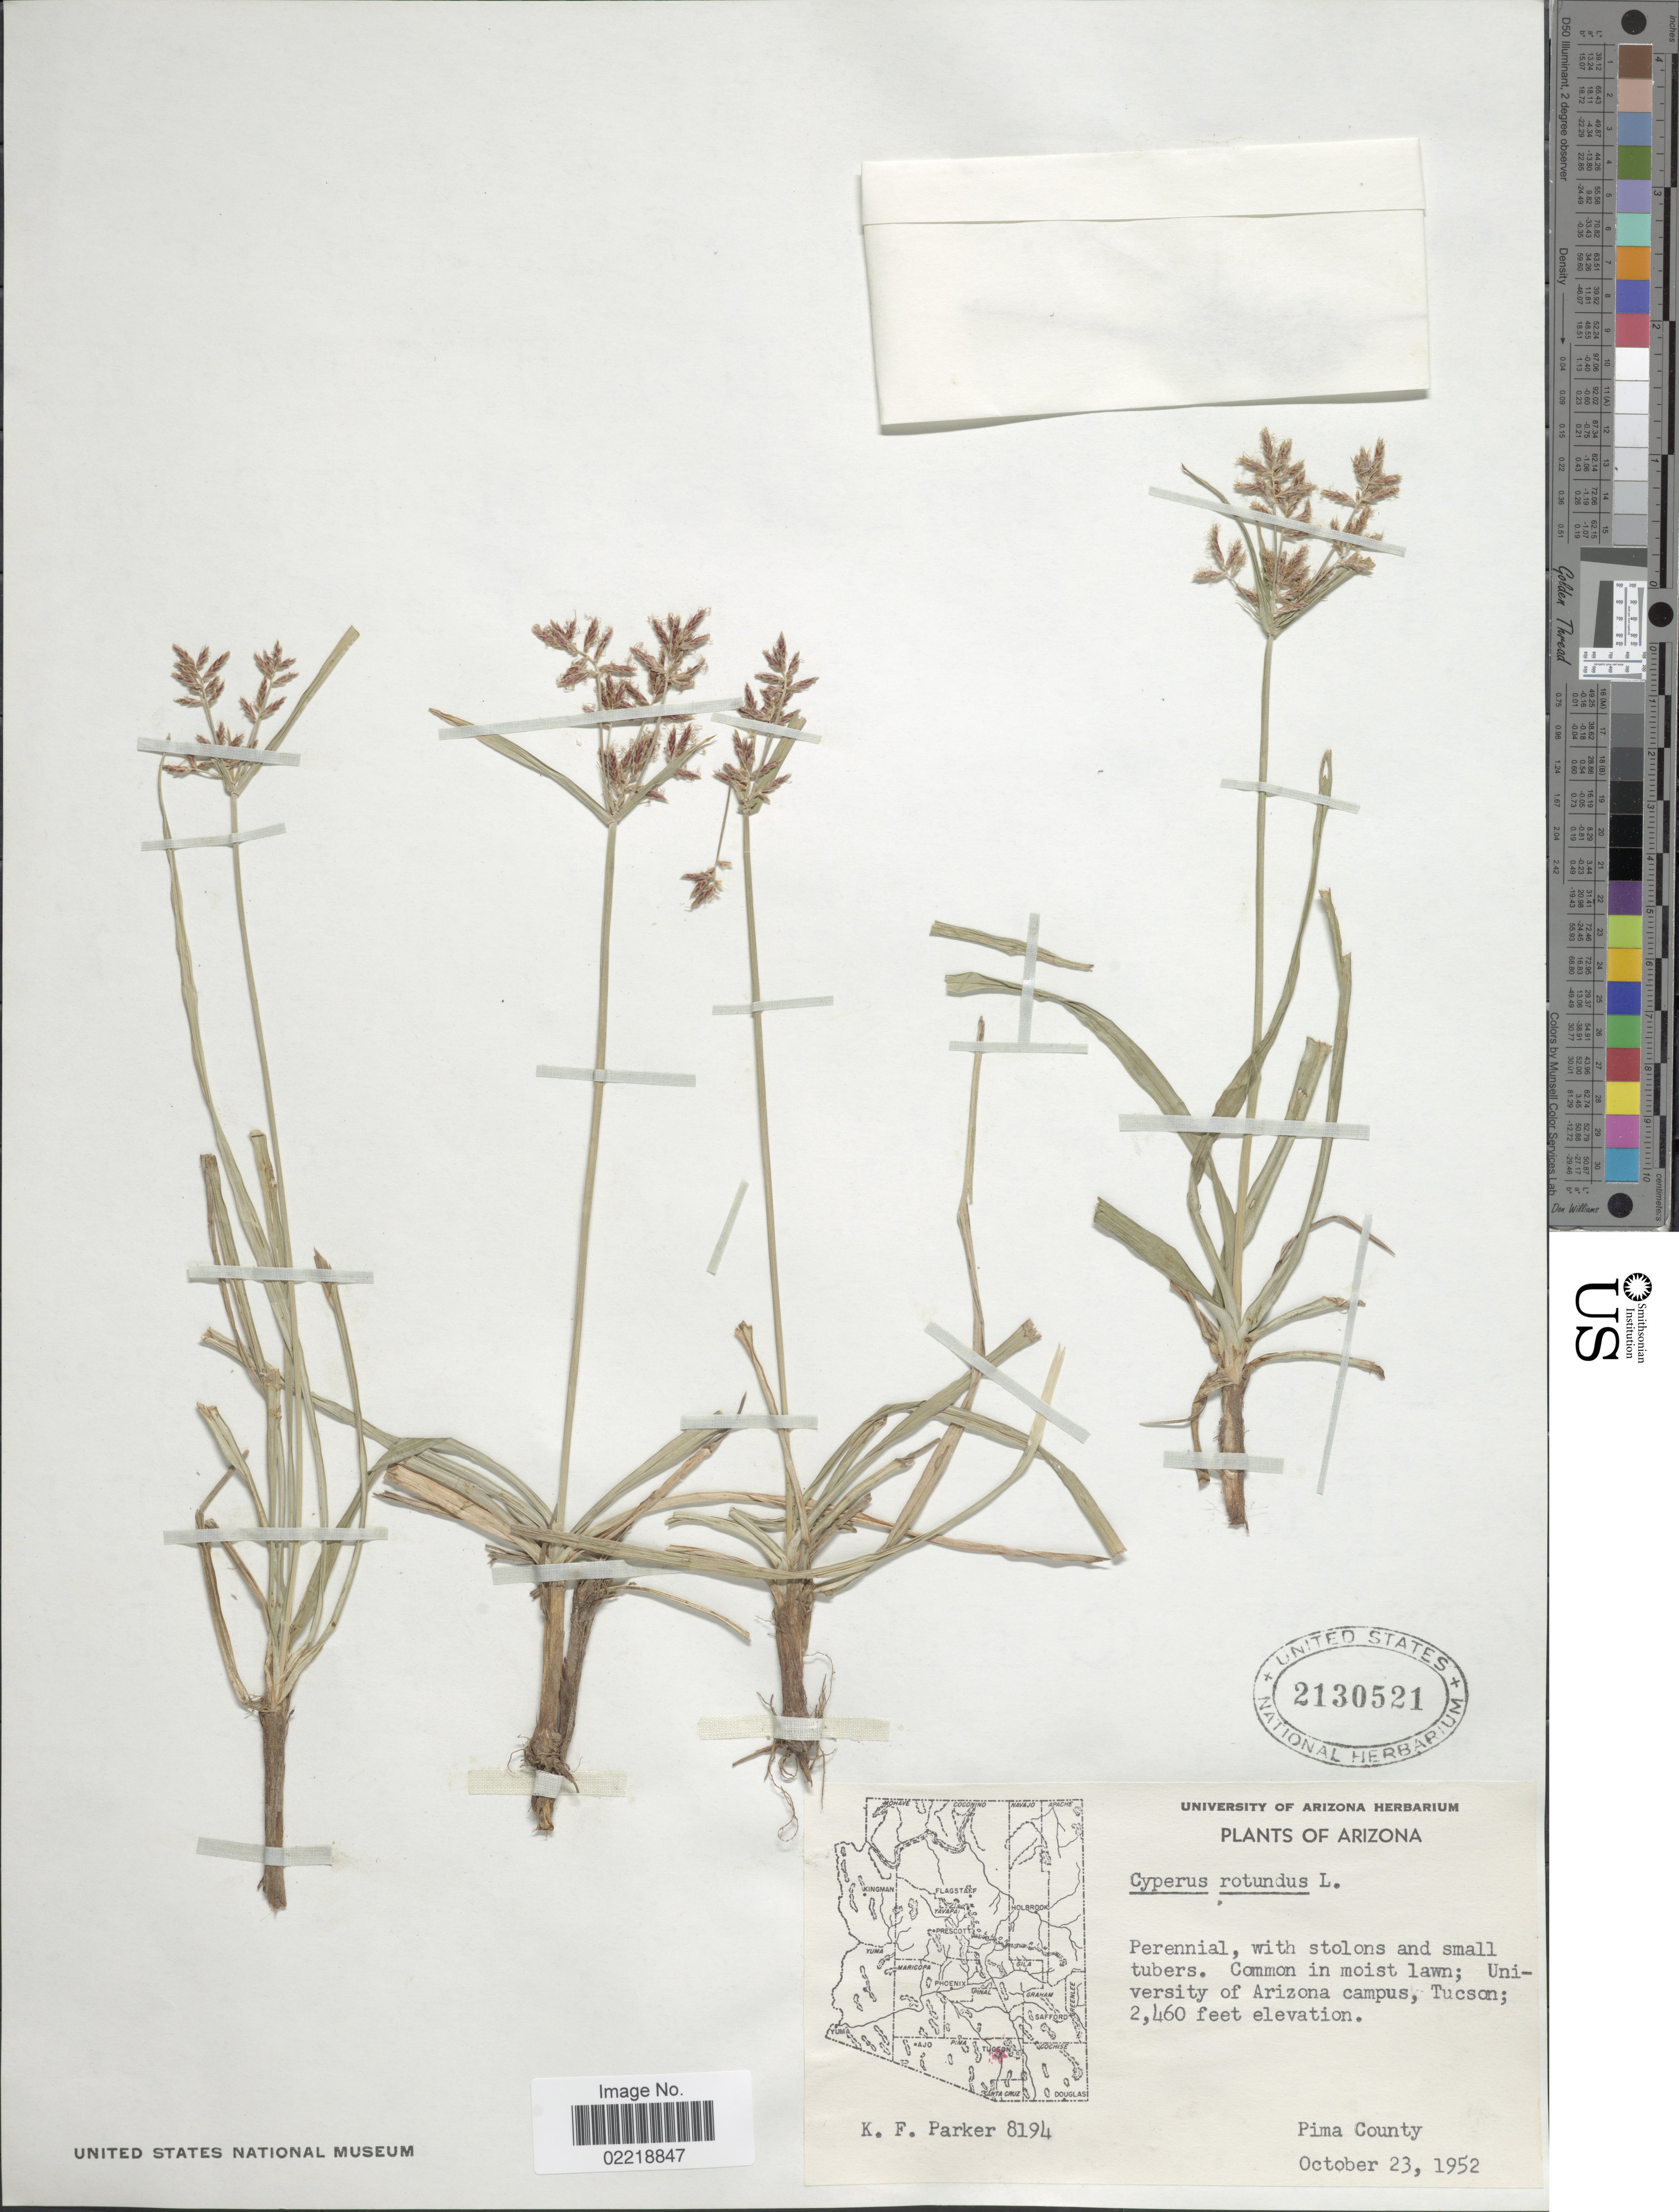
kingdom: Plantae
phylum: Tracheophyta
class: Liliopsida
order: Poales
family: Cyperaceae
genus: Cyperus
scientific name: Cyperus rotundus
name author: L.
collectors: K. F. Parker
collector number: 8194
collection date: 1952-10-23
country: United States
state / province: Arizona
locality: Common in moist lawn; University of Arizona campus, Tucson, Pima County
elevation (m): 750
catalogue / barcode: US 2130521